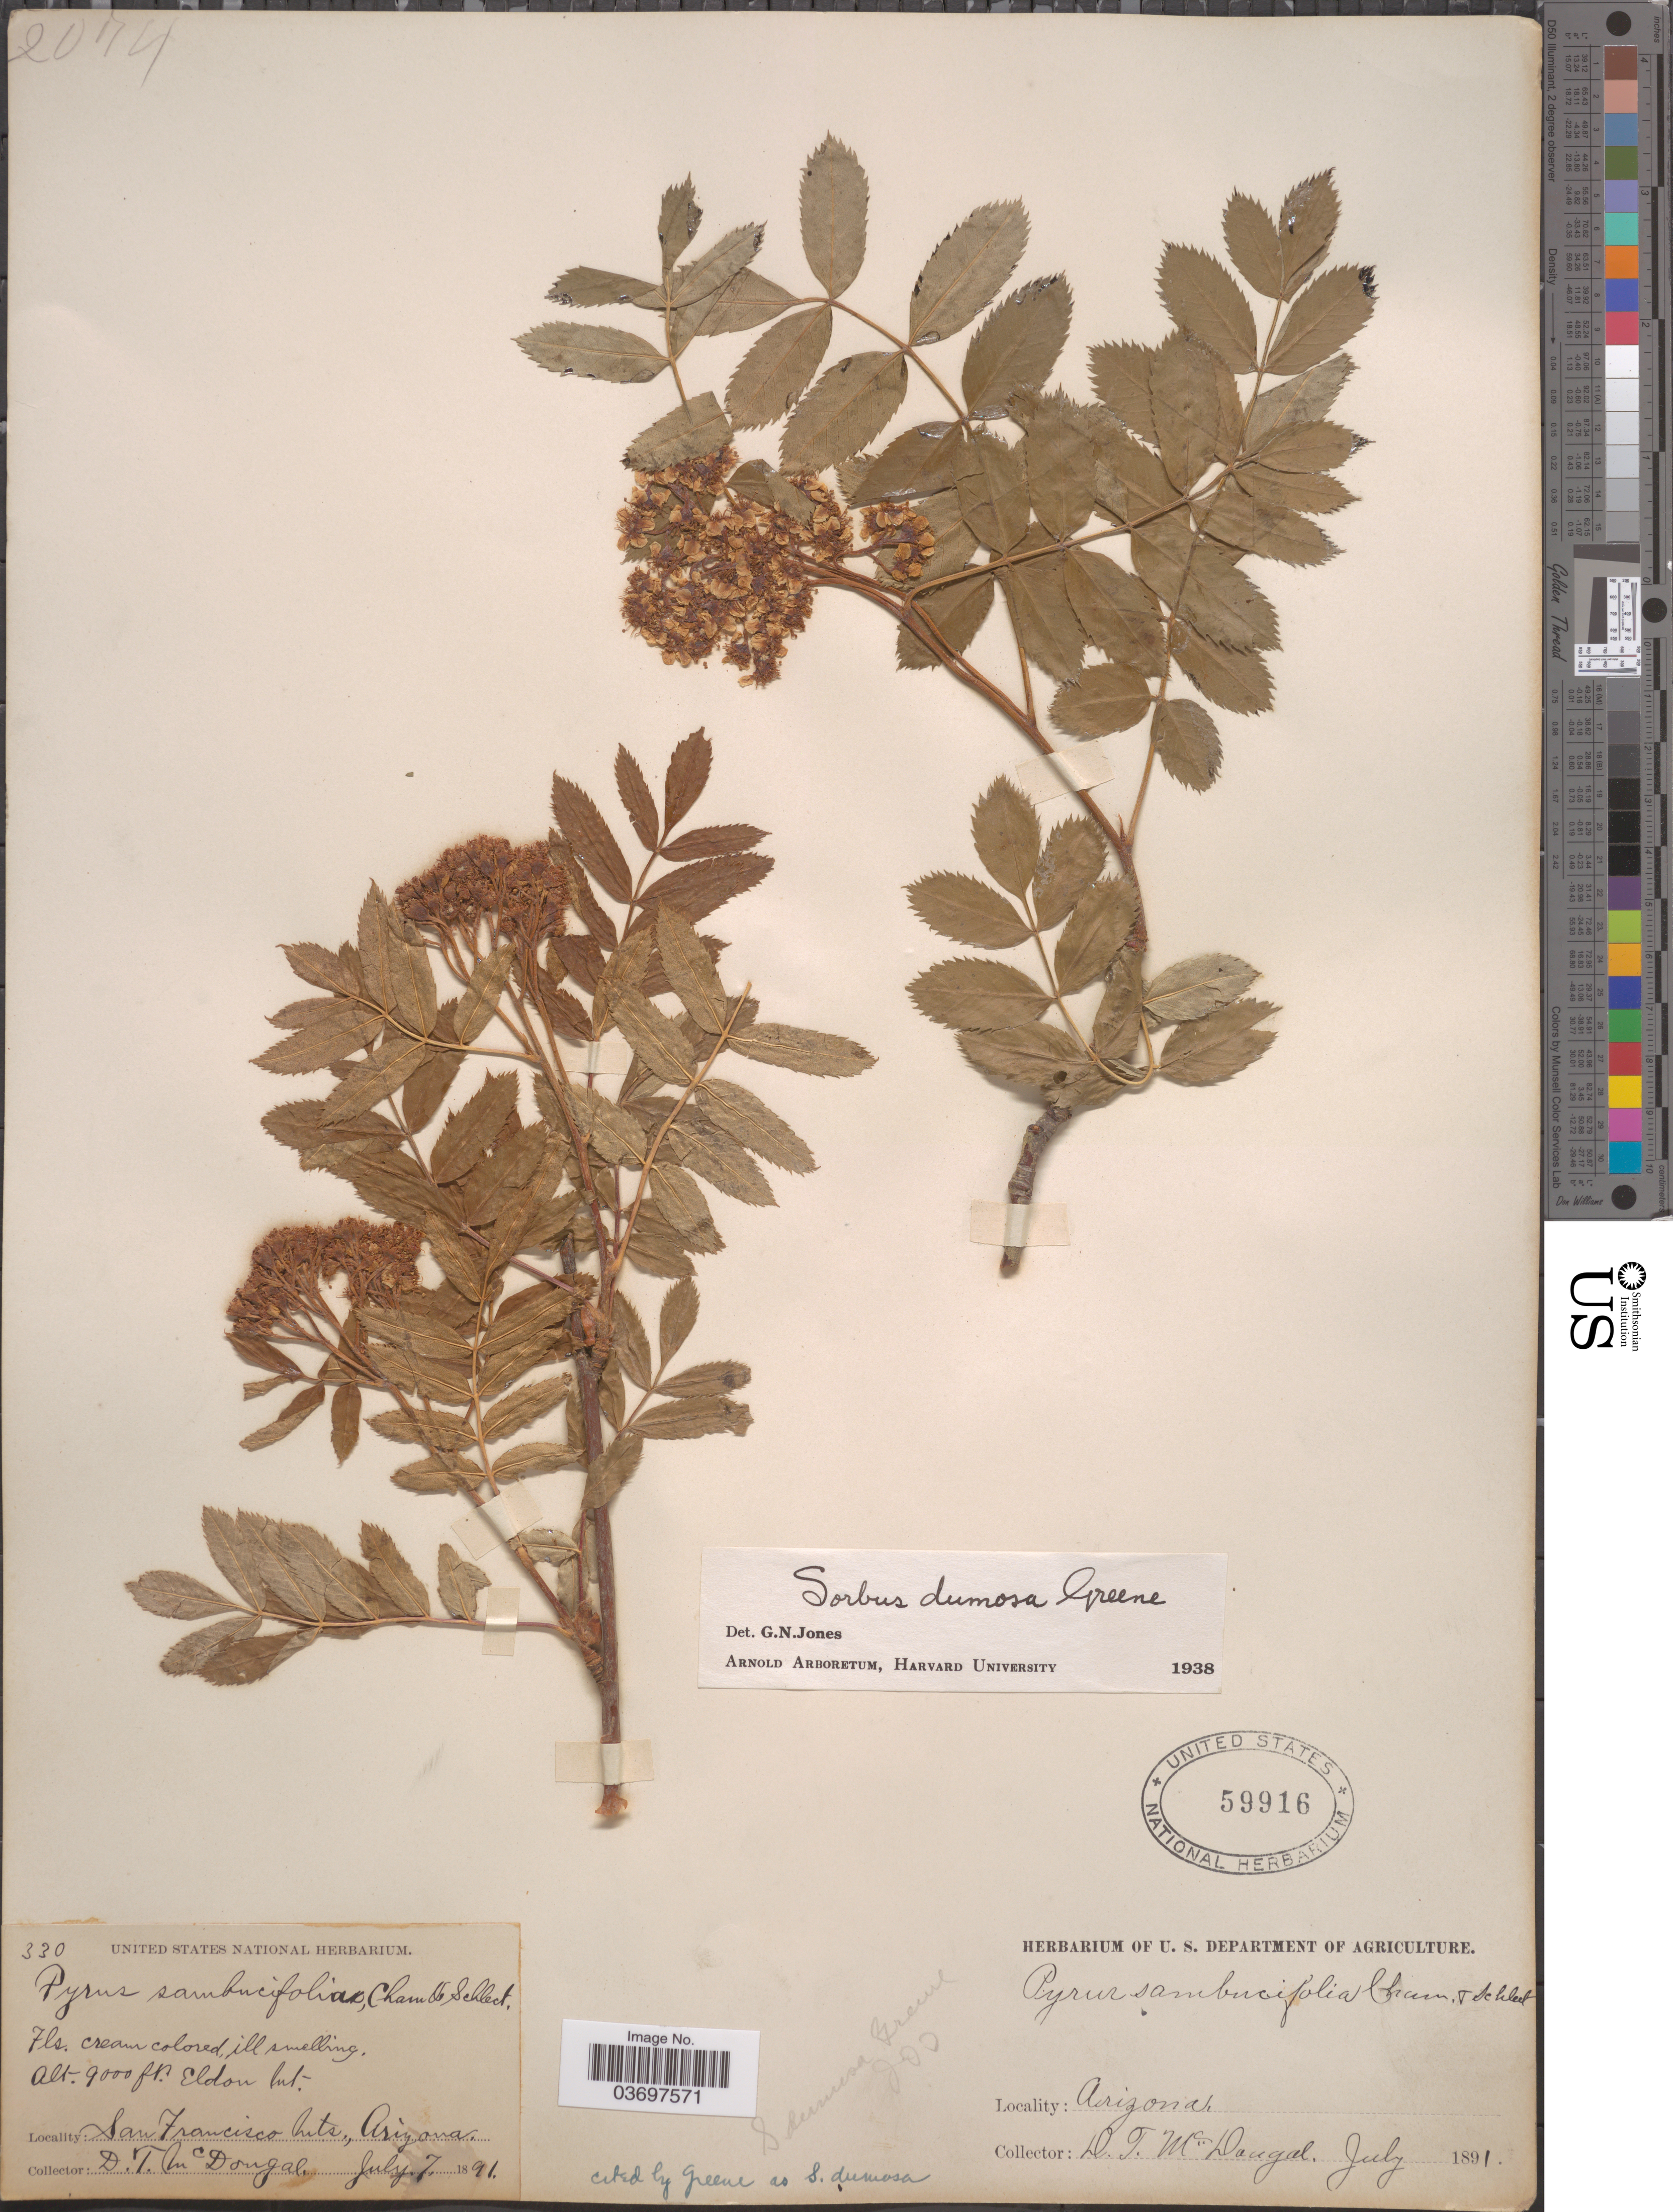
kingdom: Plantae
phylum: Tracheophyta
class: Magnoliopsida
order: Rosales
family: Rosaceae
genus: Sorbus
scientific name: Sorbus dumosa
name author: Greene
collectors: D. McDougal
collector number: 330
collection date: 1891-07-07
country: United States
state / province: Arizona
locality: Eldon Mt. San Francisco Mts.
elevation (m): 2743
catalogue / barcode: US 59916